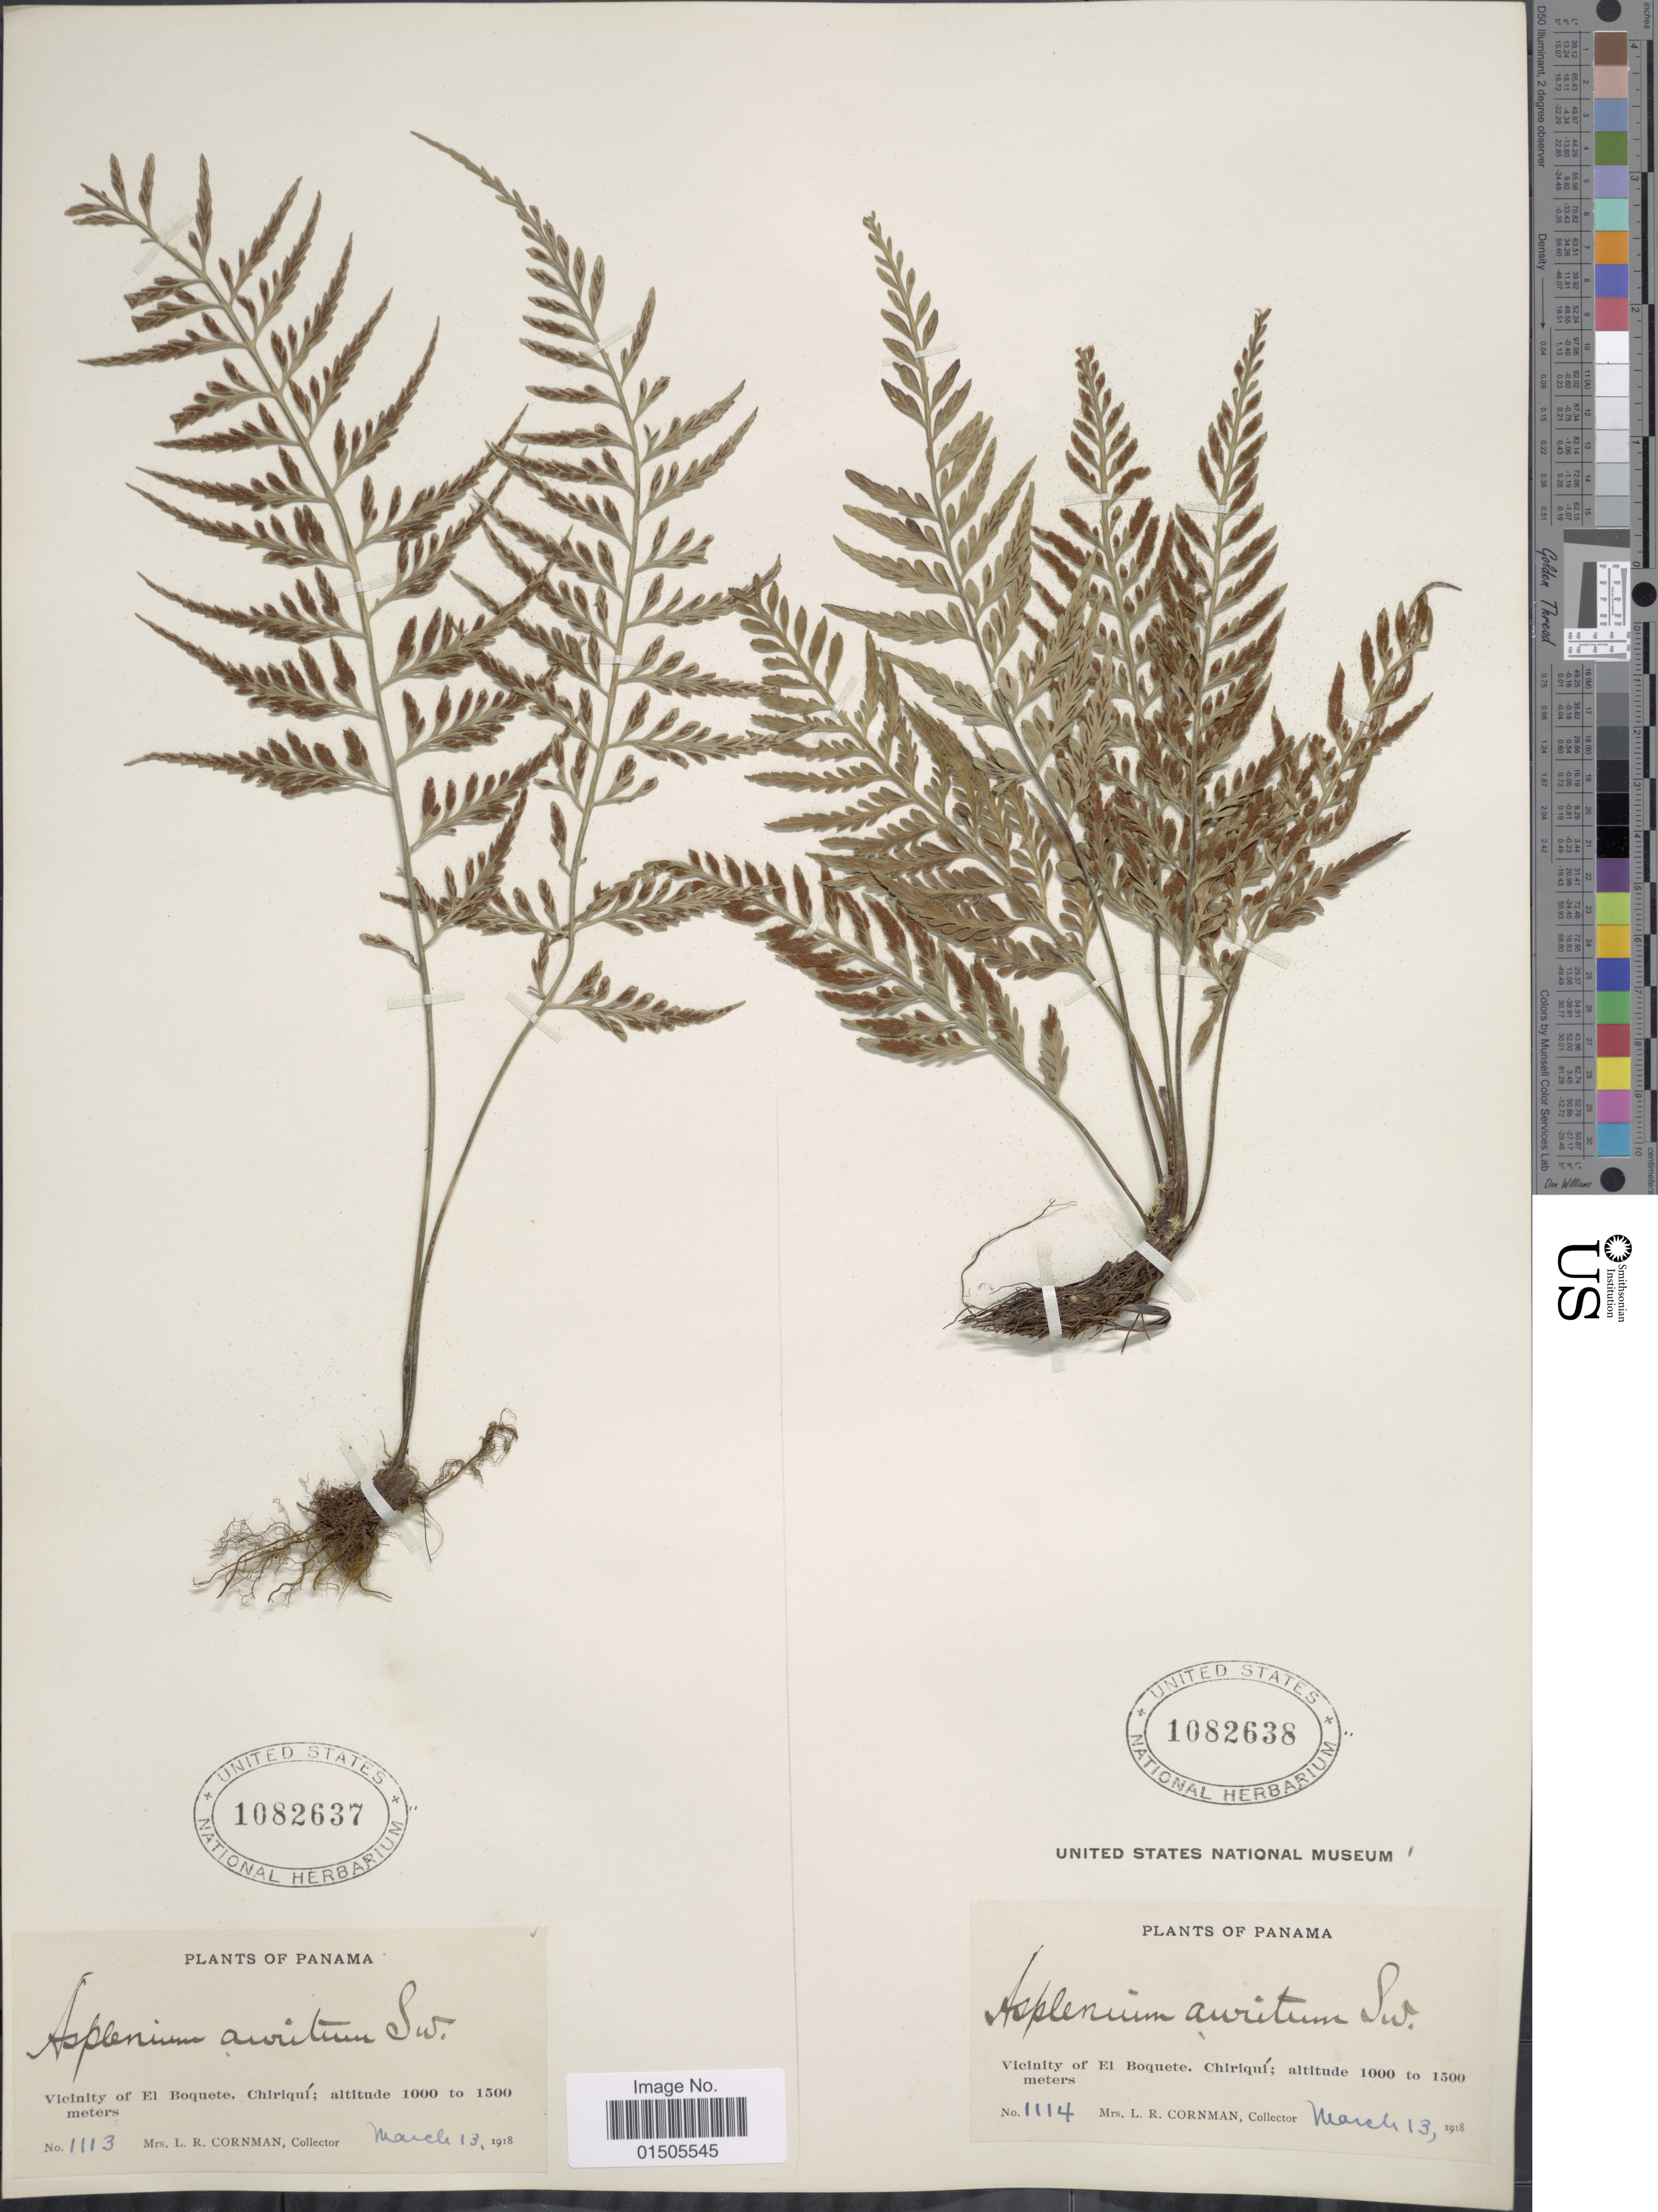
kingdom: Plantae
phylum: Tracheophyta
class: Polypodiopsida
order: Polypodiales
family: Aspleniaceae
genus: Asplenium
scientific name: Asplenium auritum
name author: Sw.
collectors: L. Cornman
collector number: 1113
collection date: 1918-03-13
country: Panama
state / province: Chiriqui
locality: Vicinity of El Boquete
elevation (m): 1000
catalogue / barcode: US 1082637